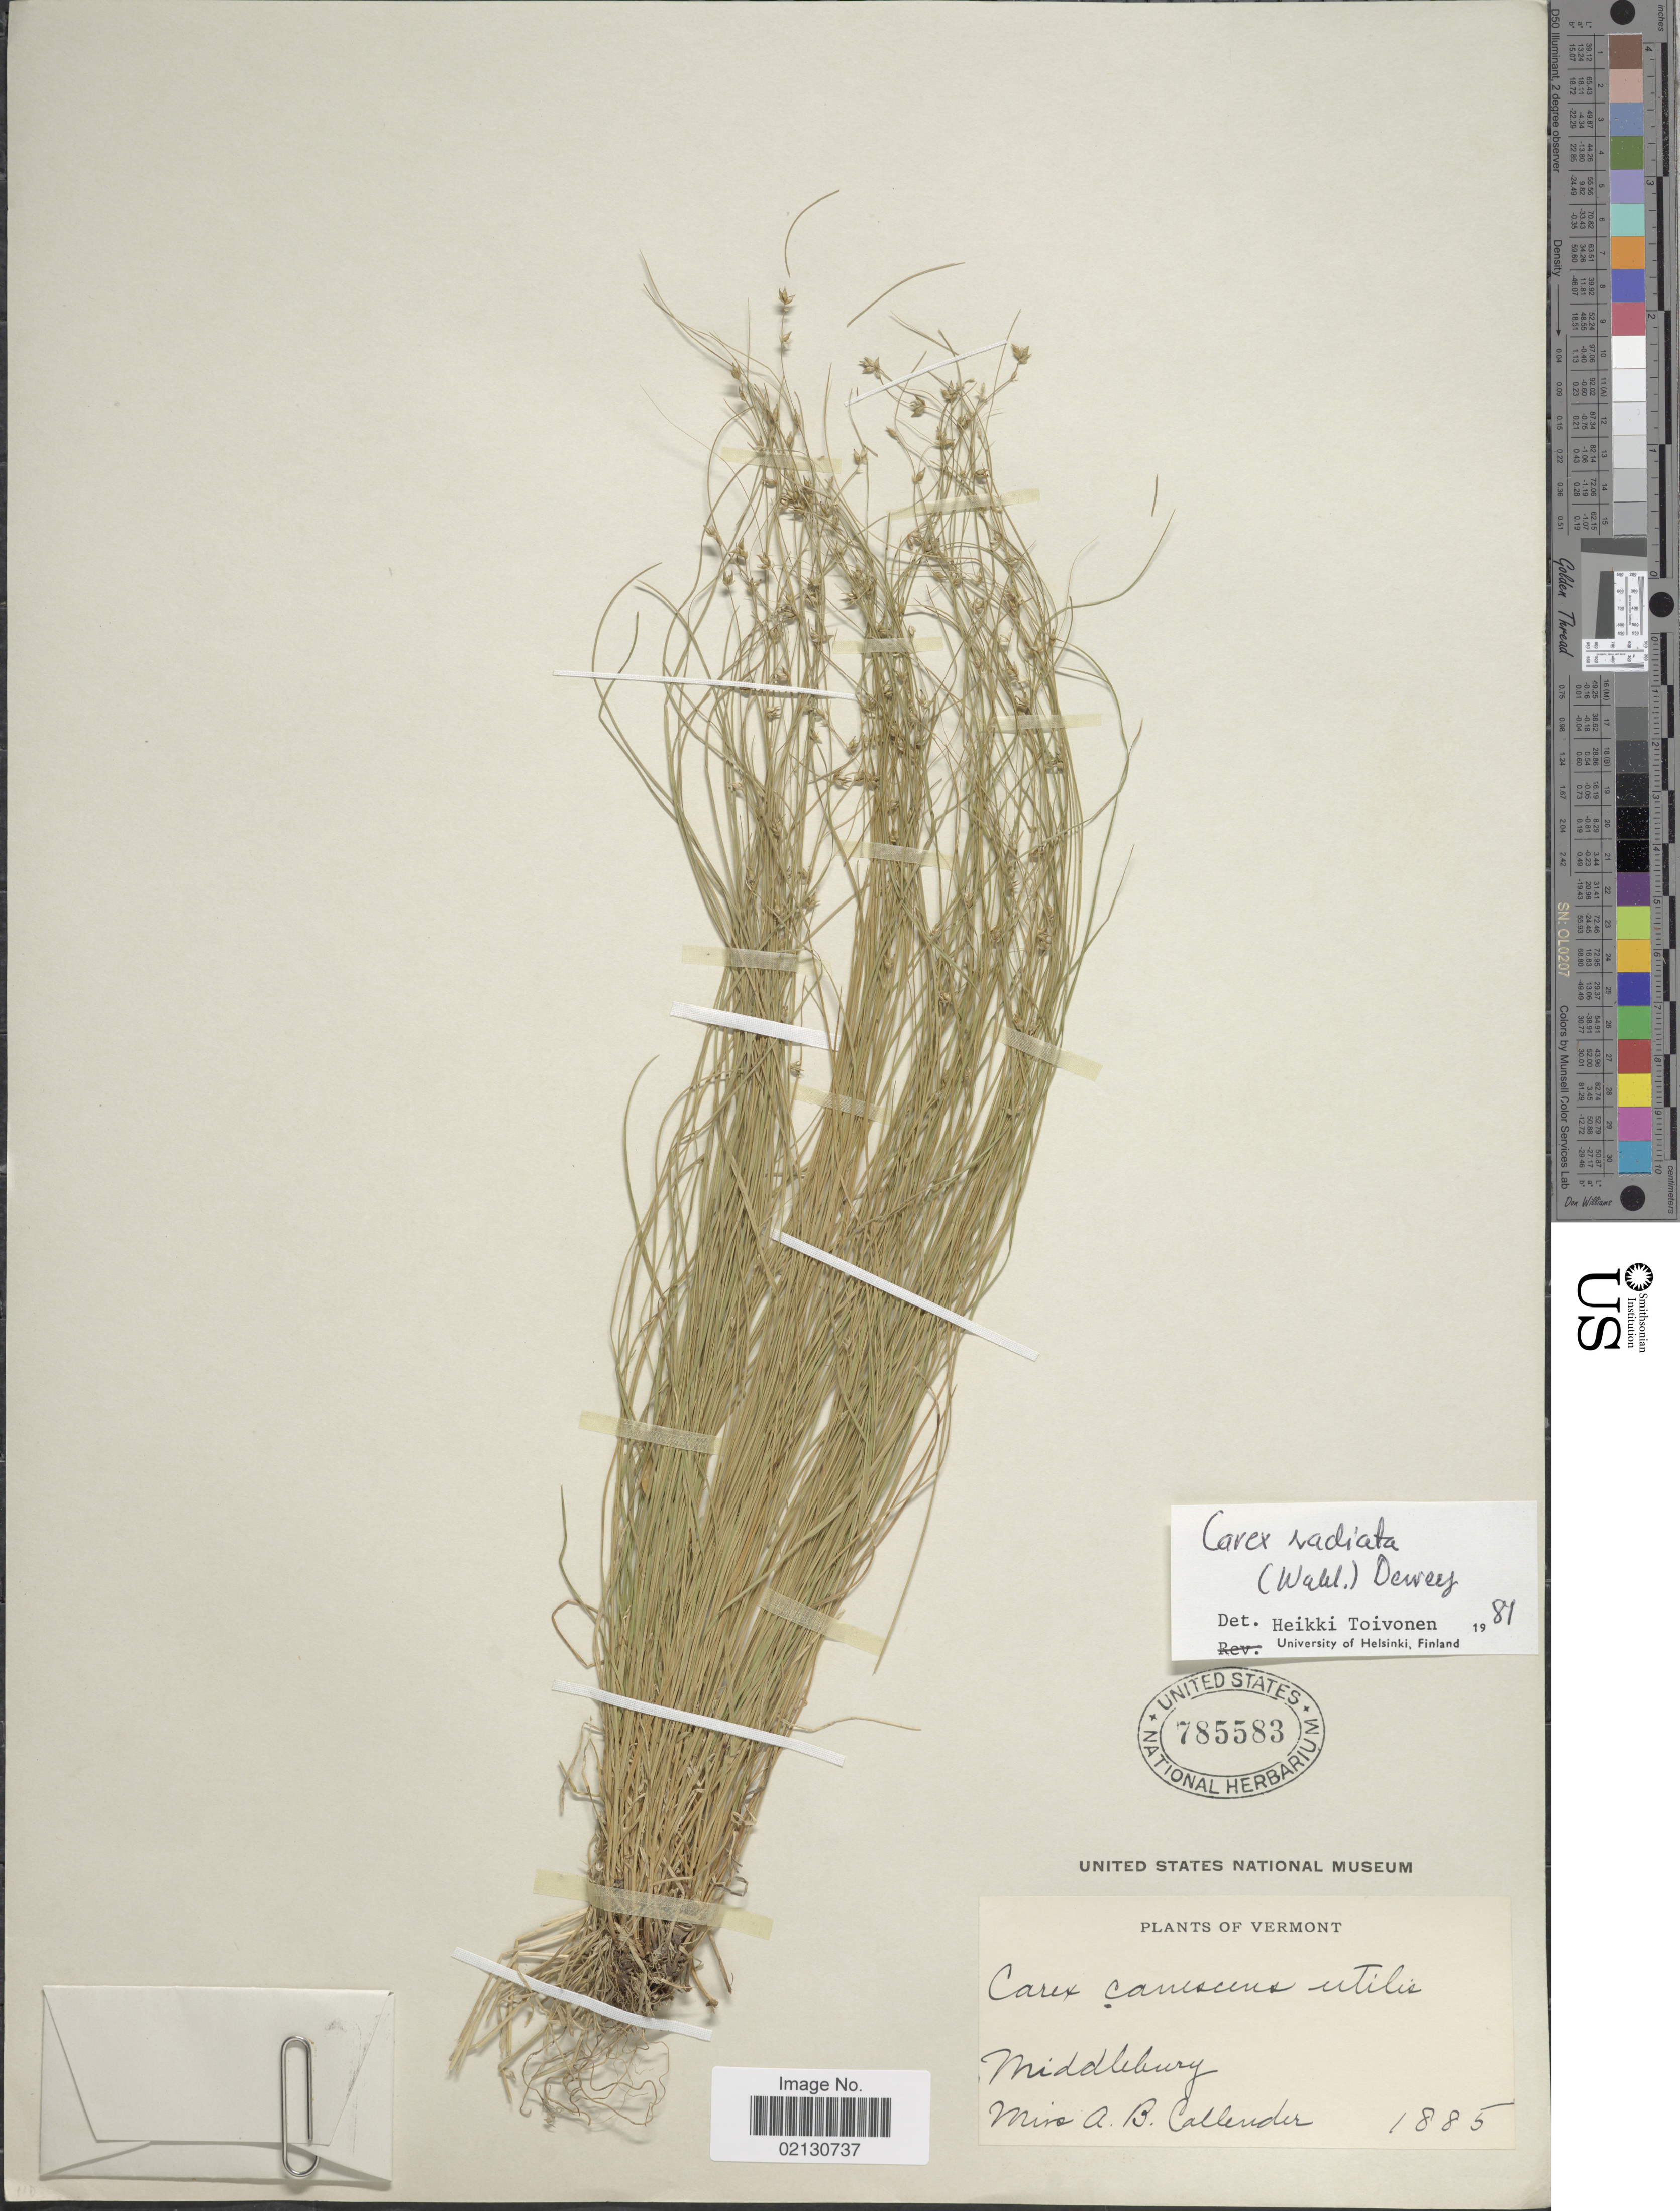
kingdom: Plantae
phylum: Tracheophyta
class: Liliopsida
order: Poales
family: Cyperaceae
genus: Carex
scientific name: Carex radiata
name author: (Wahlenb.) Small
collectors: A. Callender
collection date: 1885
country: United States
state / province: Vermont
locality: Middlebury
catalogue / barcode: US 785583